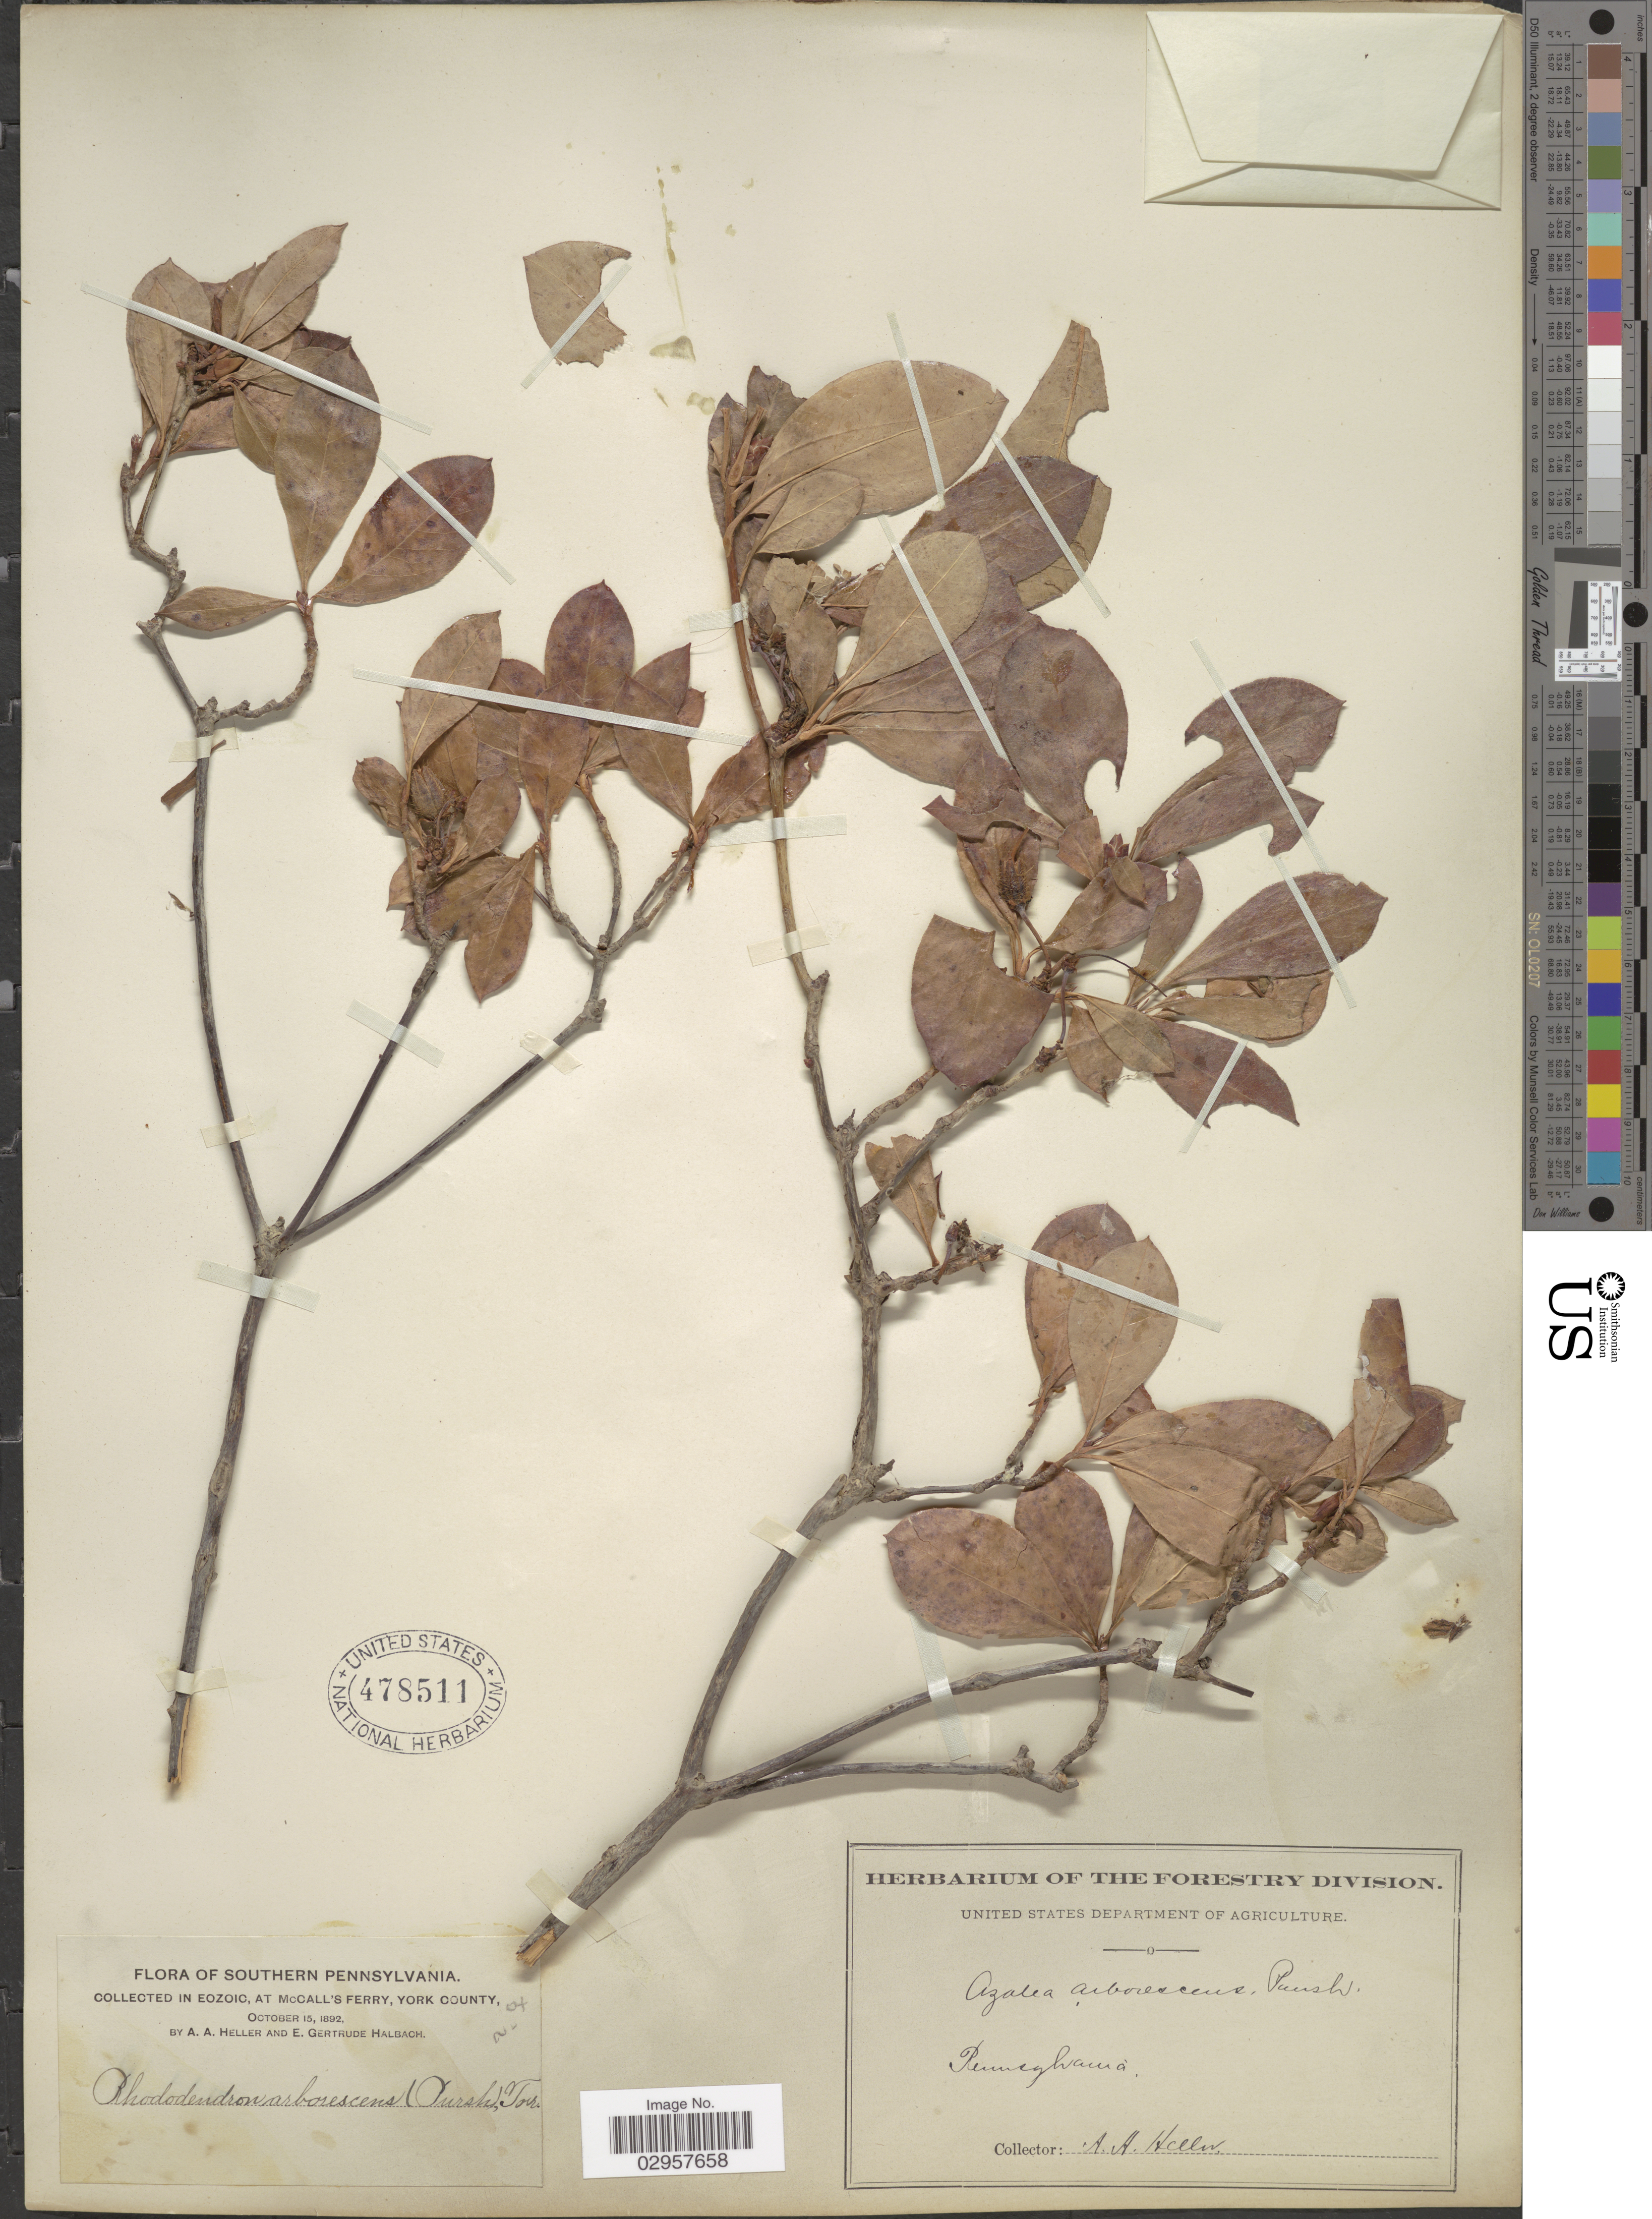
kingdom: Plantae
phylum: Tracheophyta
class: Magnoliopsida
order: Ericales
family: Ericaceae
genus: Rhododendron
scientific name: Rhododendron arborescens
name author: (Pursh) Torr.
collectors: A. A. Heller & E. G. Heller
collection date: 1892-10-15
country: United States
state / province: Pennsylvania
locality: Southern Pennsylvania. In Eozoic, at McCall's Ferry, York County.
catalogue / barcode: US 478511